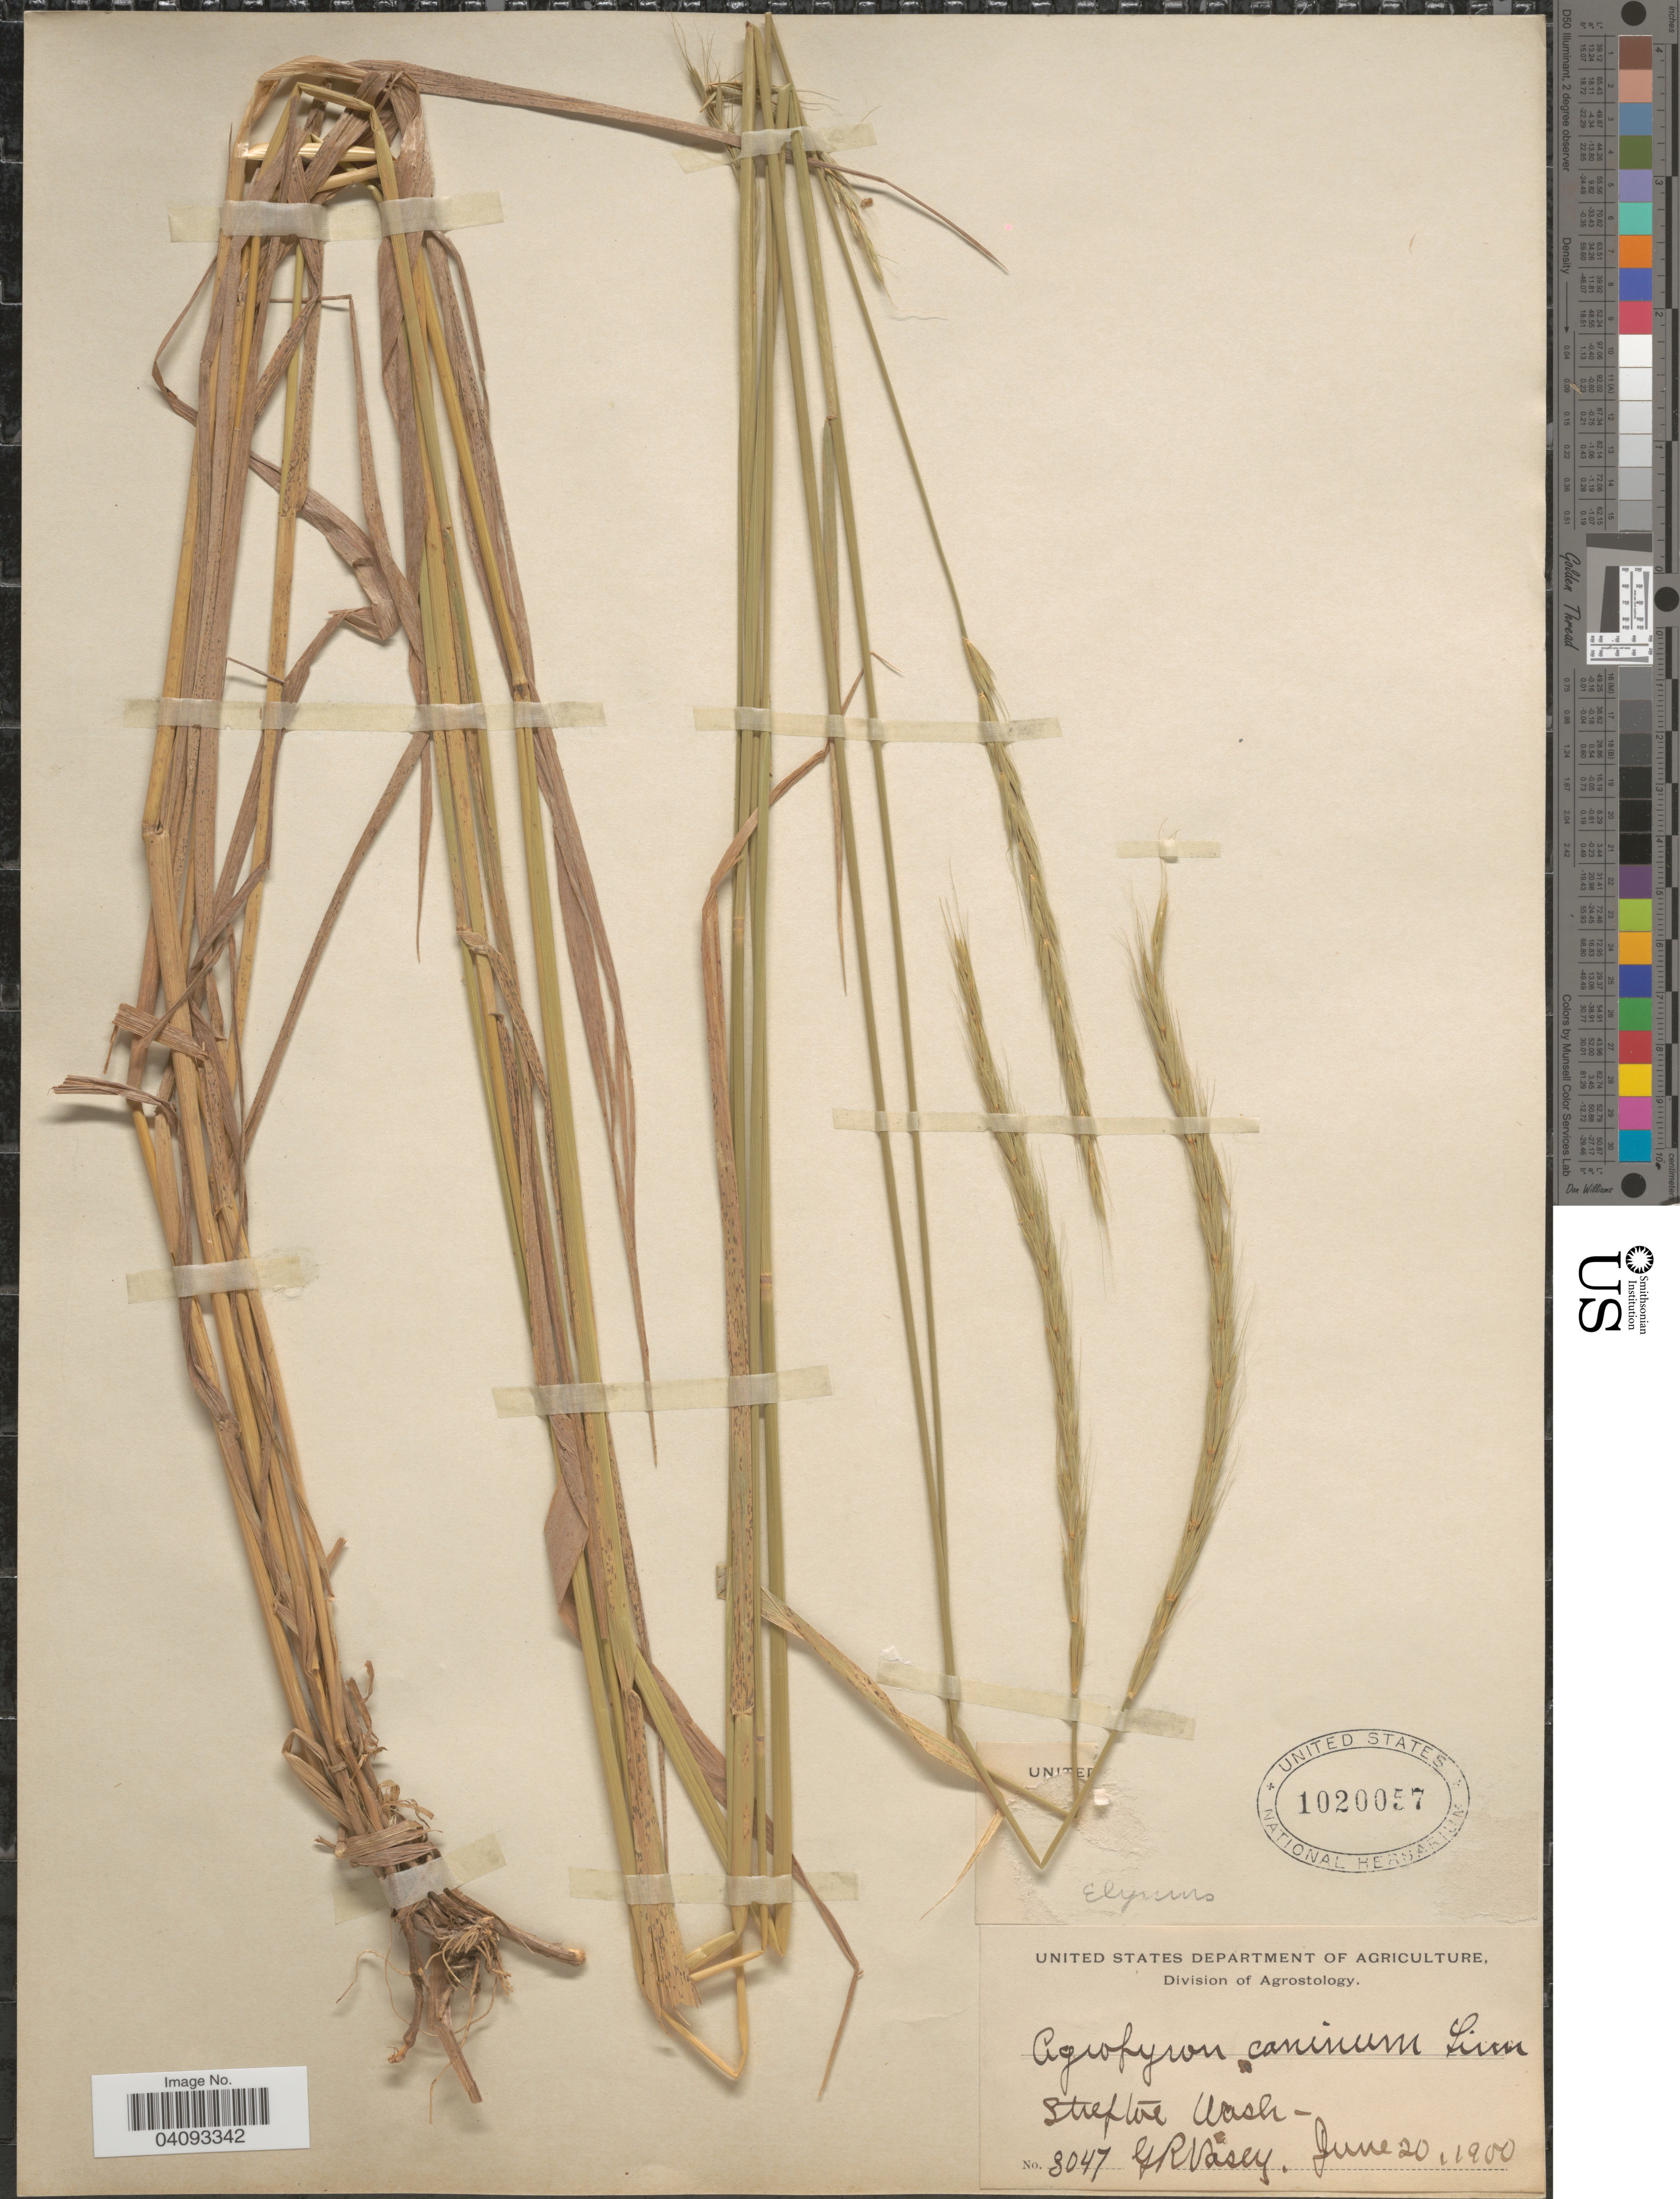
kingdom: Plantae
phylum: Tracheophyta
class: Liliopsida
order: Poales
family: Poaceae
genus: Elymus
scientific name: Elymus glaucus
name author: Buckley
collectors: G. R. Vasey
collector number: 3047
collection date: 1900-06-20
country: United States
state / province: Washington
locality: Streptoe.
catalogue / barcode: US 1020057